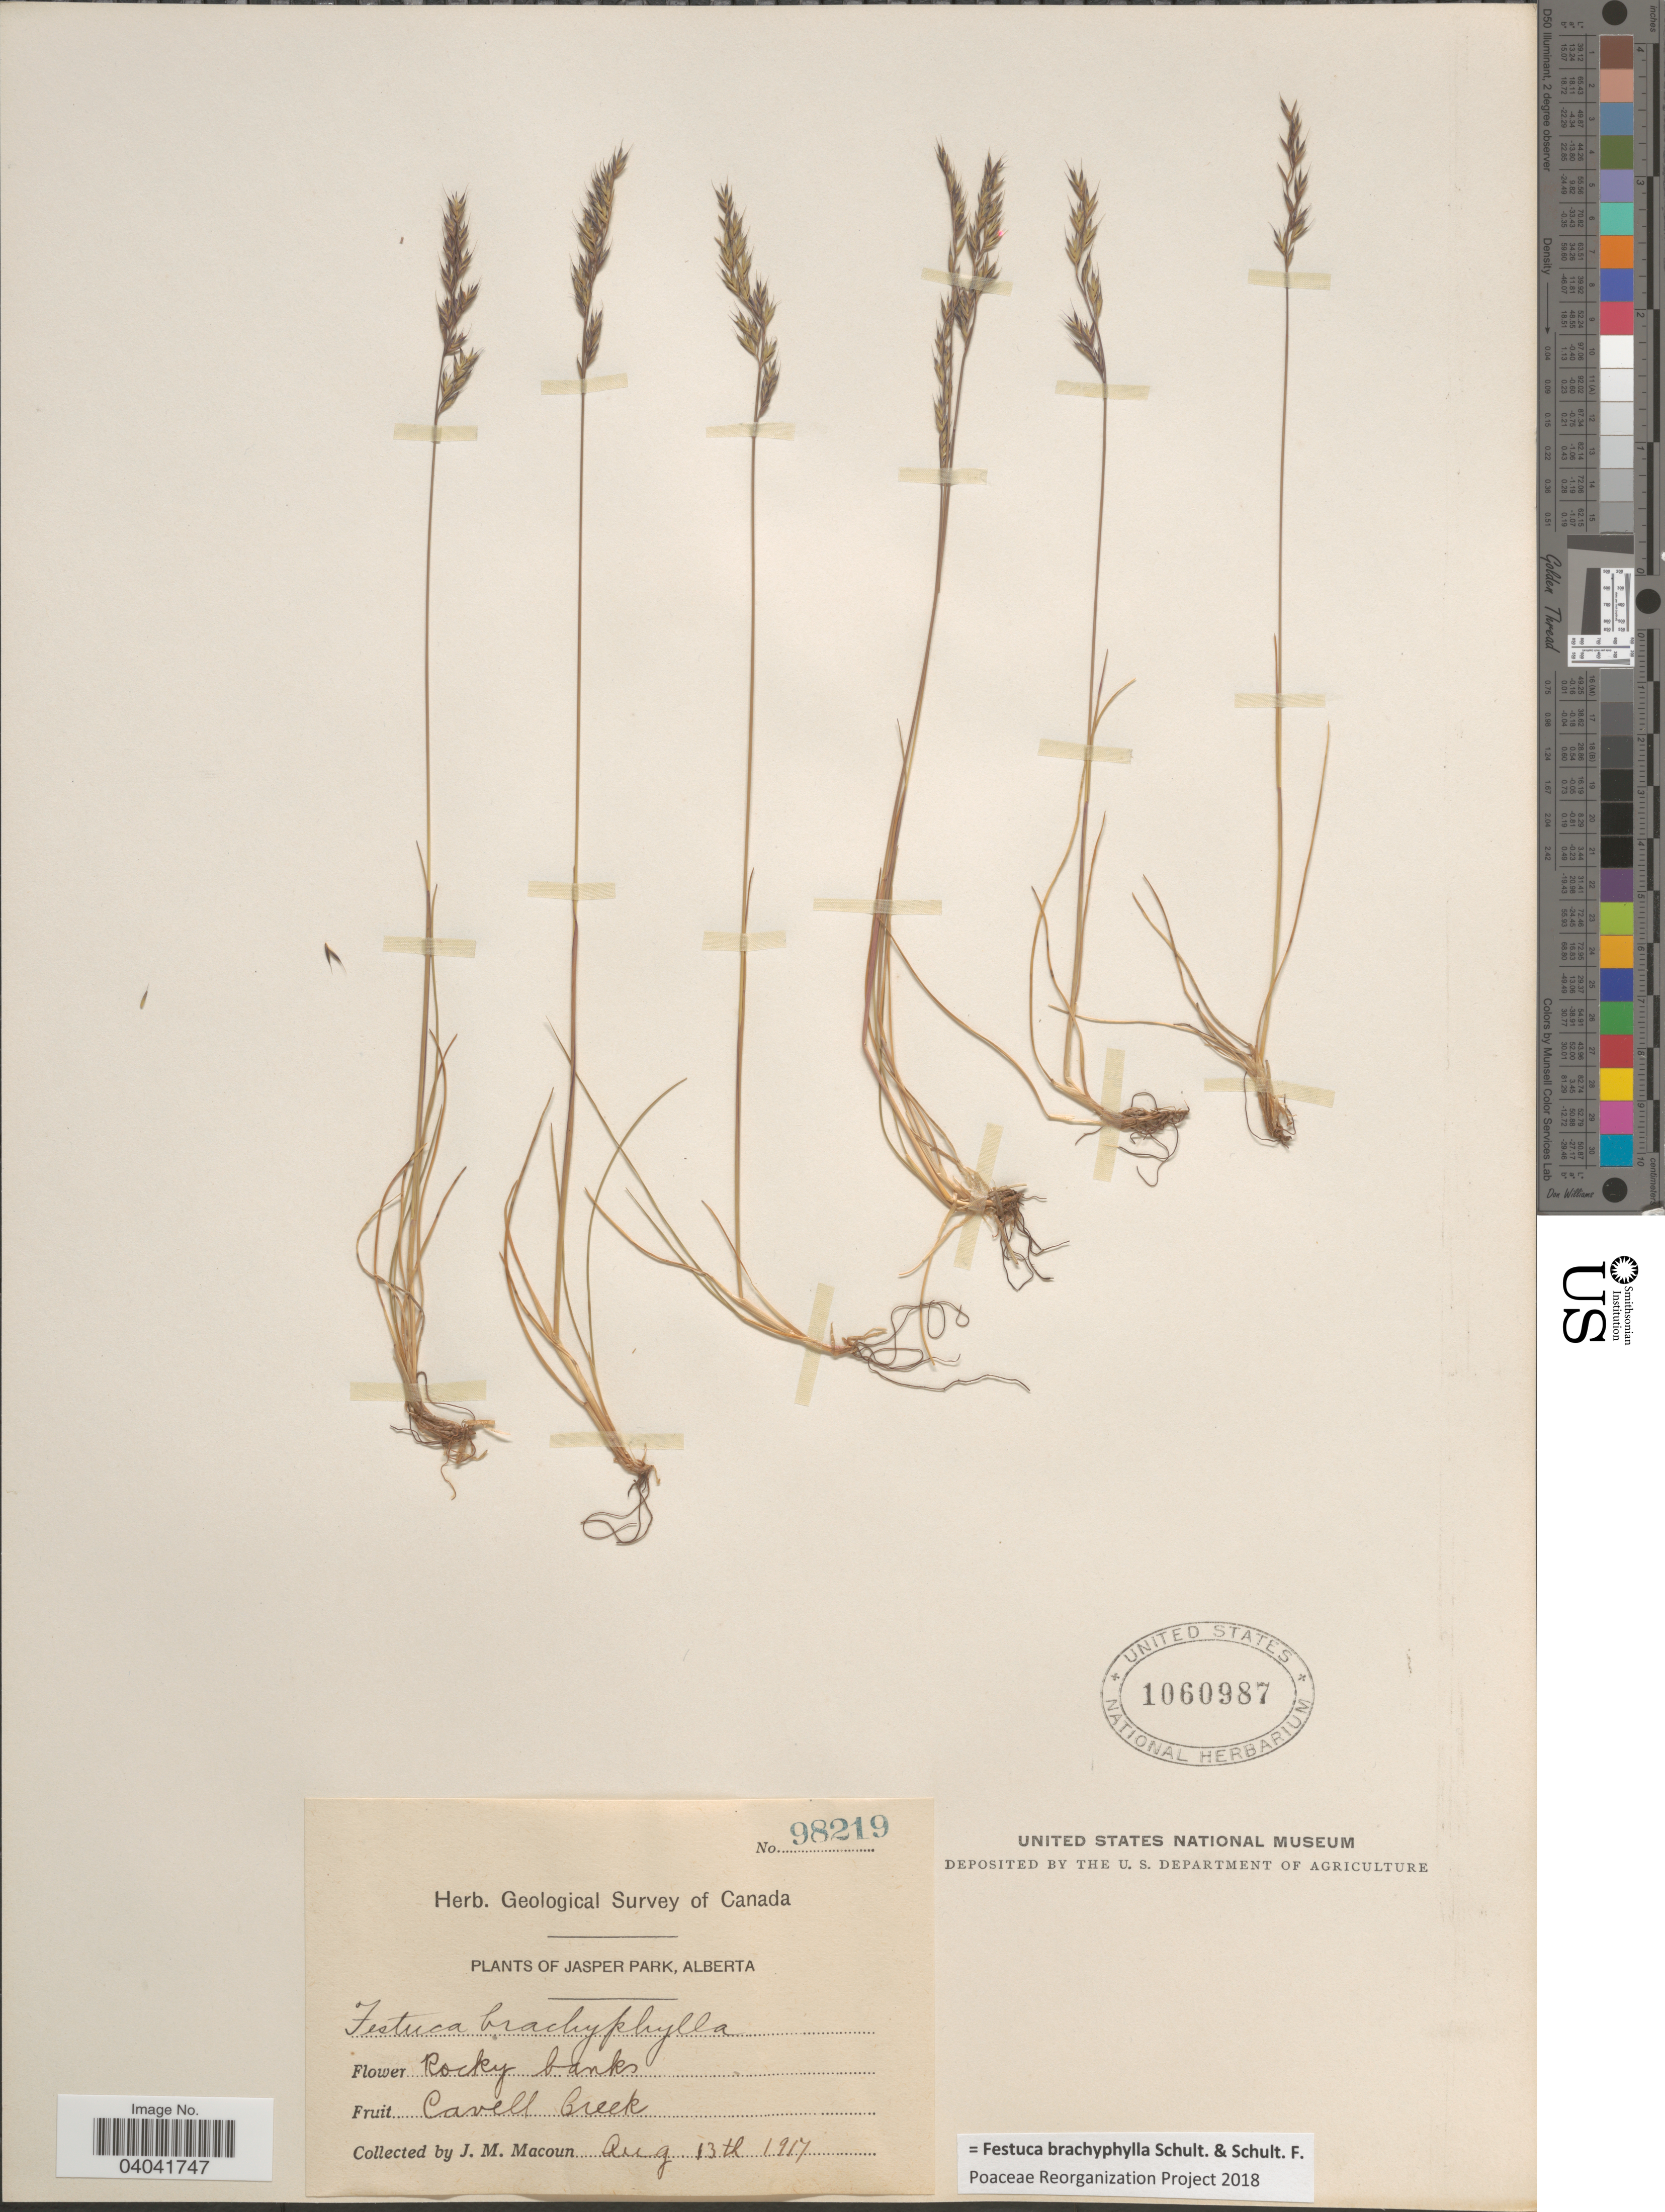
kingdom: Plantae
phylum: Tracheophyta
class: Liliopsida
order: Poales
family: Poaceae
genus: Festuca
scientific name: Festuca brachyphylla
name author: Schult. & Schult. f.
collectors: J. M. Macoun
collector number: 98219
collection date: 1917-08-13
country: Canada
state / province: Alberta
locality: Jasper Park. Rocky banks. Cavell Creek.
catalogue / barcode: US 1060987